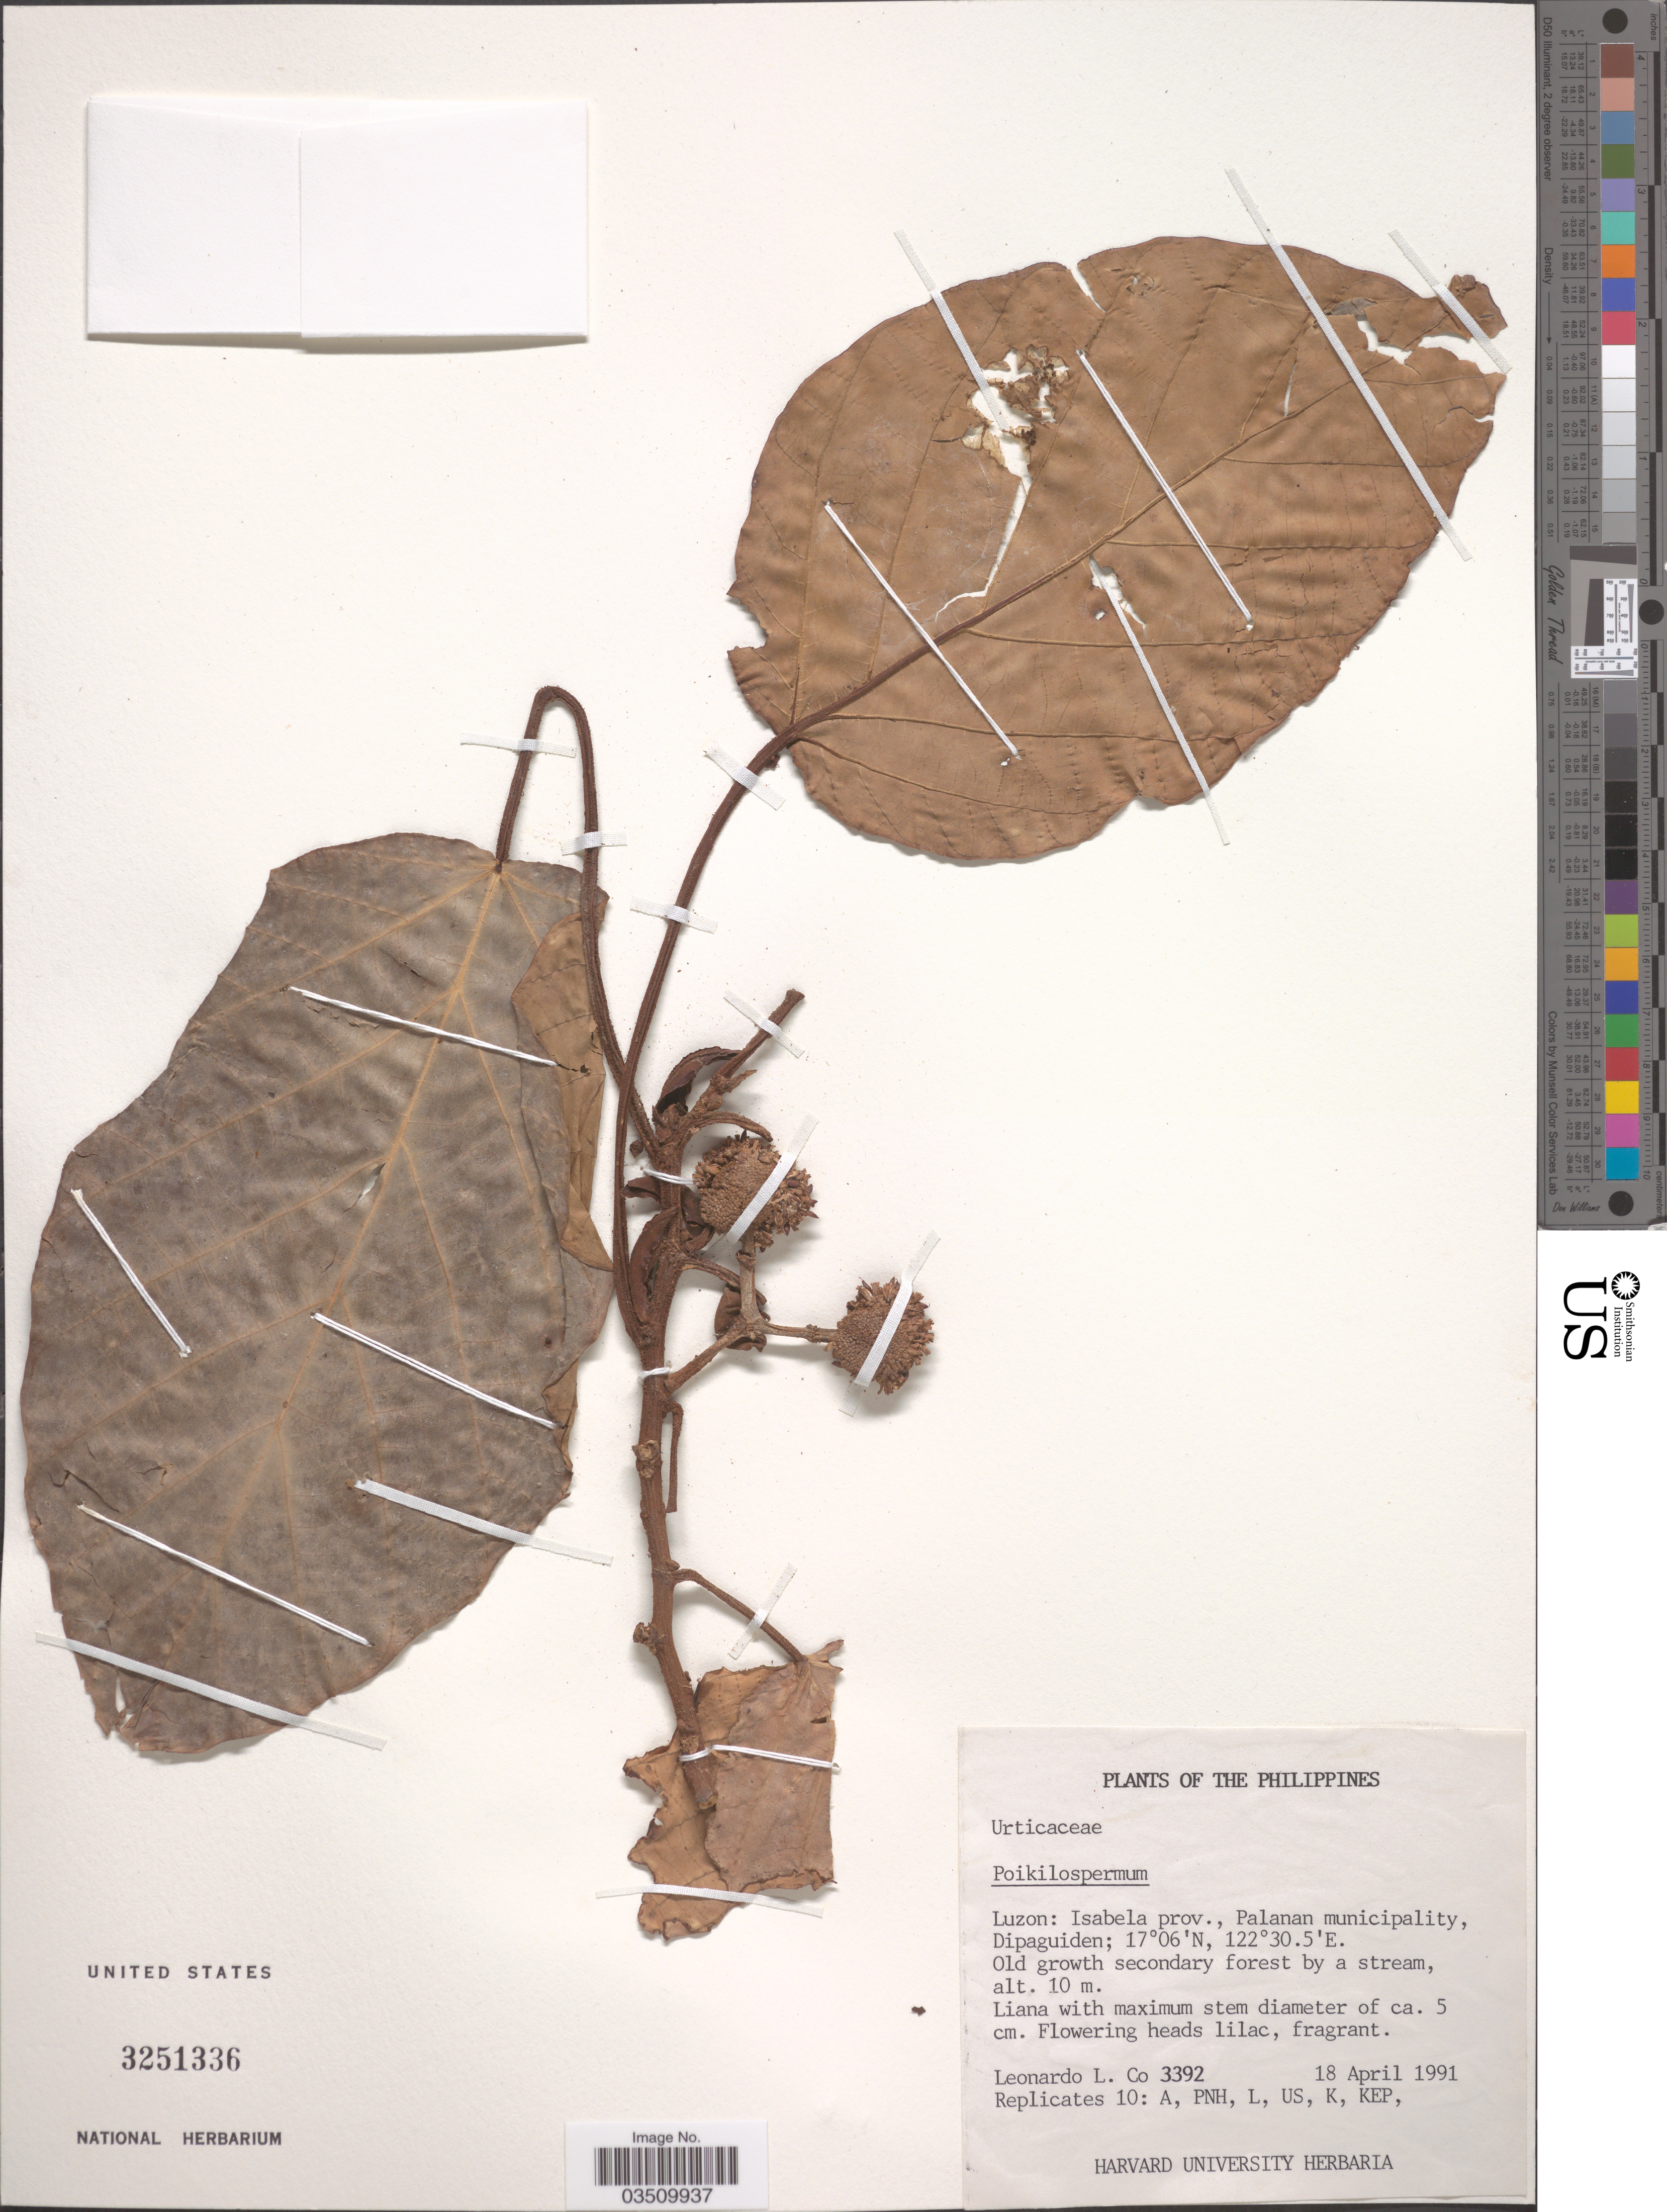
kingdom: Plantae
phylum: Tracheophyta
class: Magnoliopsida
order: Rosales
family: Urticaceae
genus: Poikilospermum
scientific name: Poikilospermum sp.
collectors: L. Co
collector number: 3392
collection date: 1991-04-18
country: Philippines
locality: Luzon: Isabelo prov., Palanan municipality, Dipaguiden.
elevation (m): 10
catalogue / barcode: US 3251336